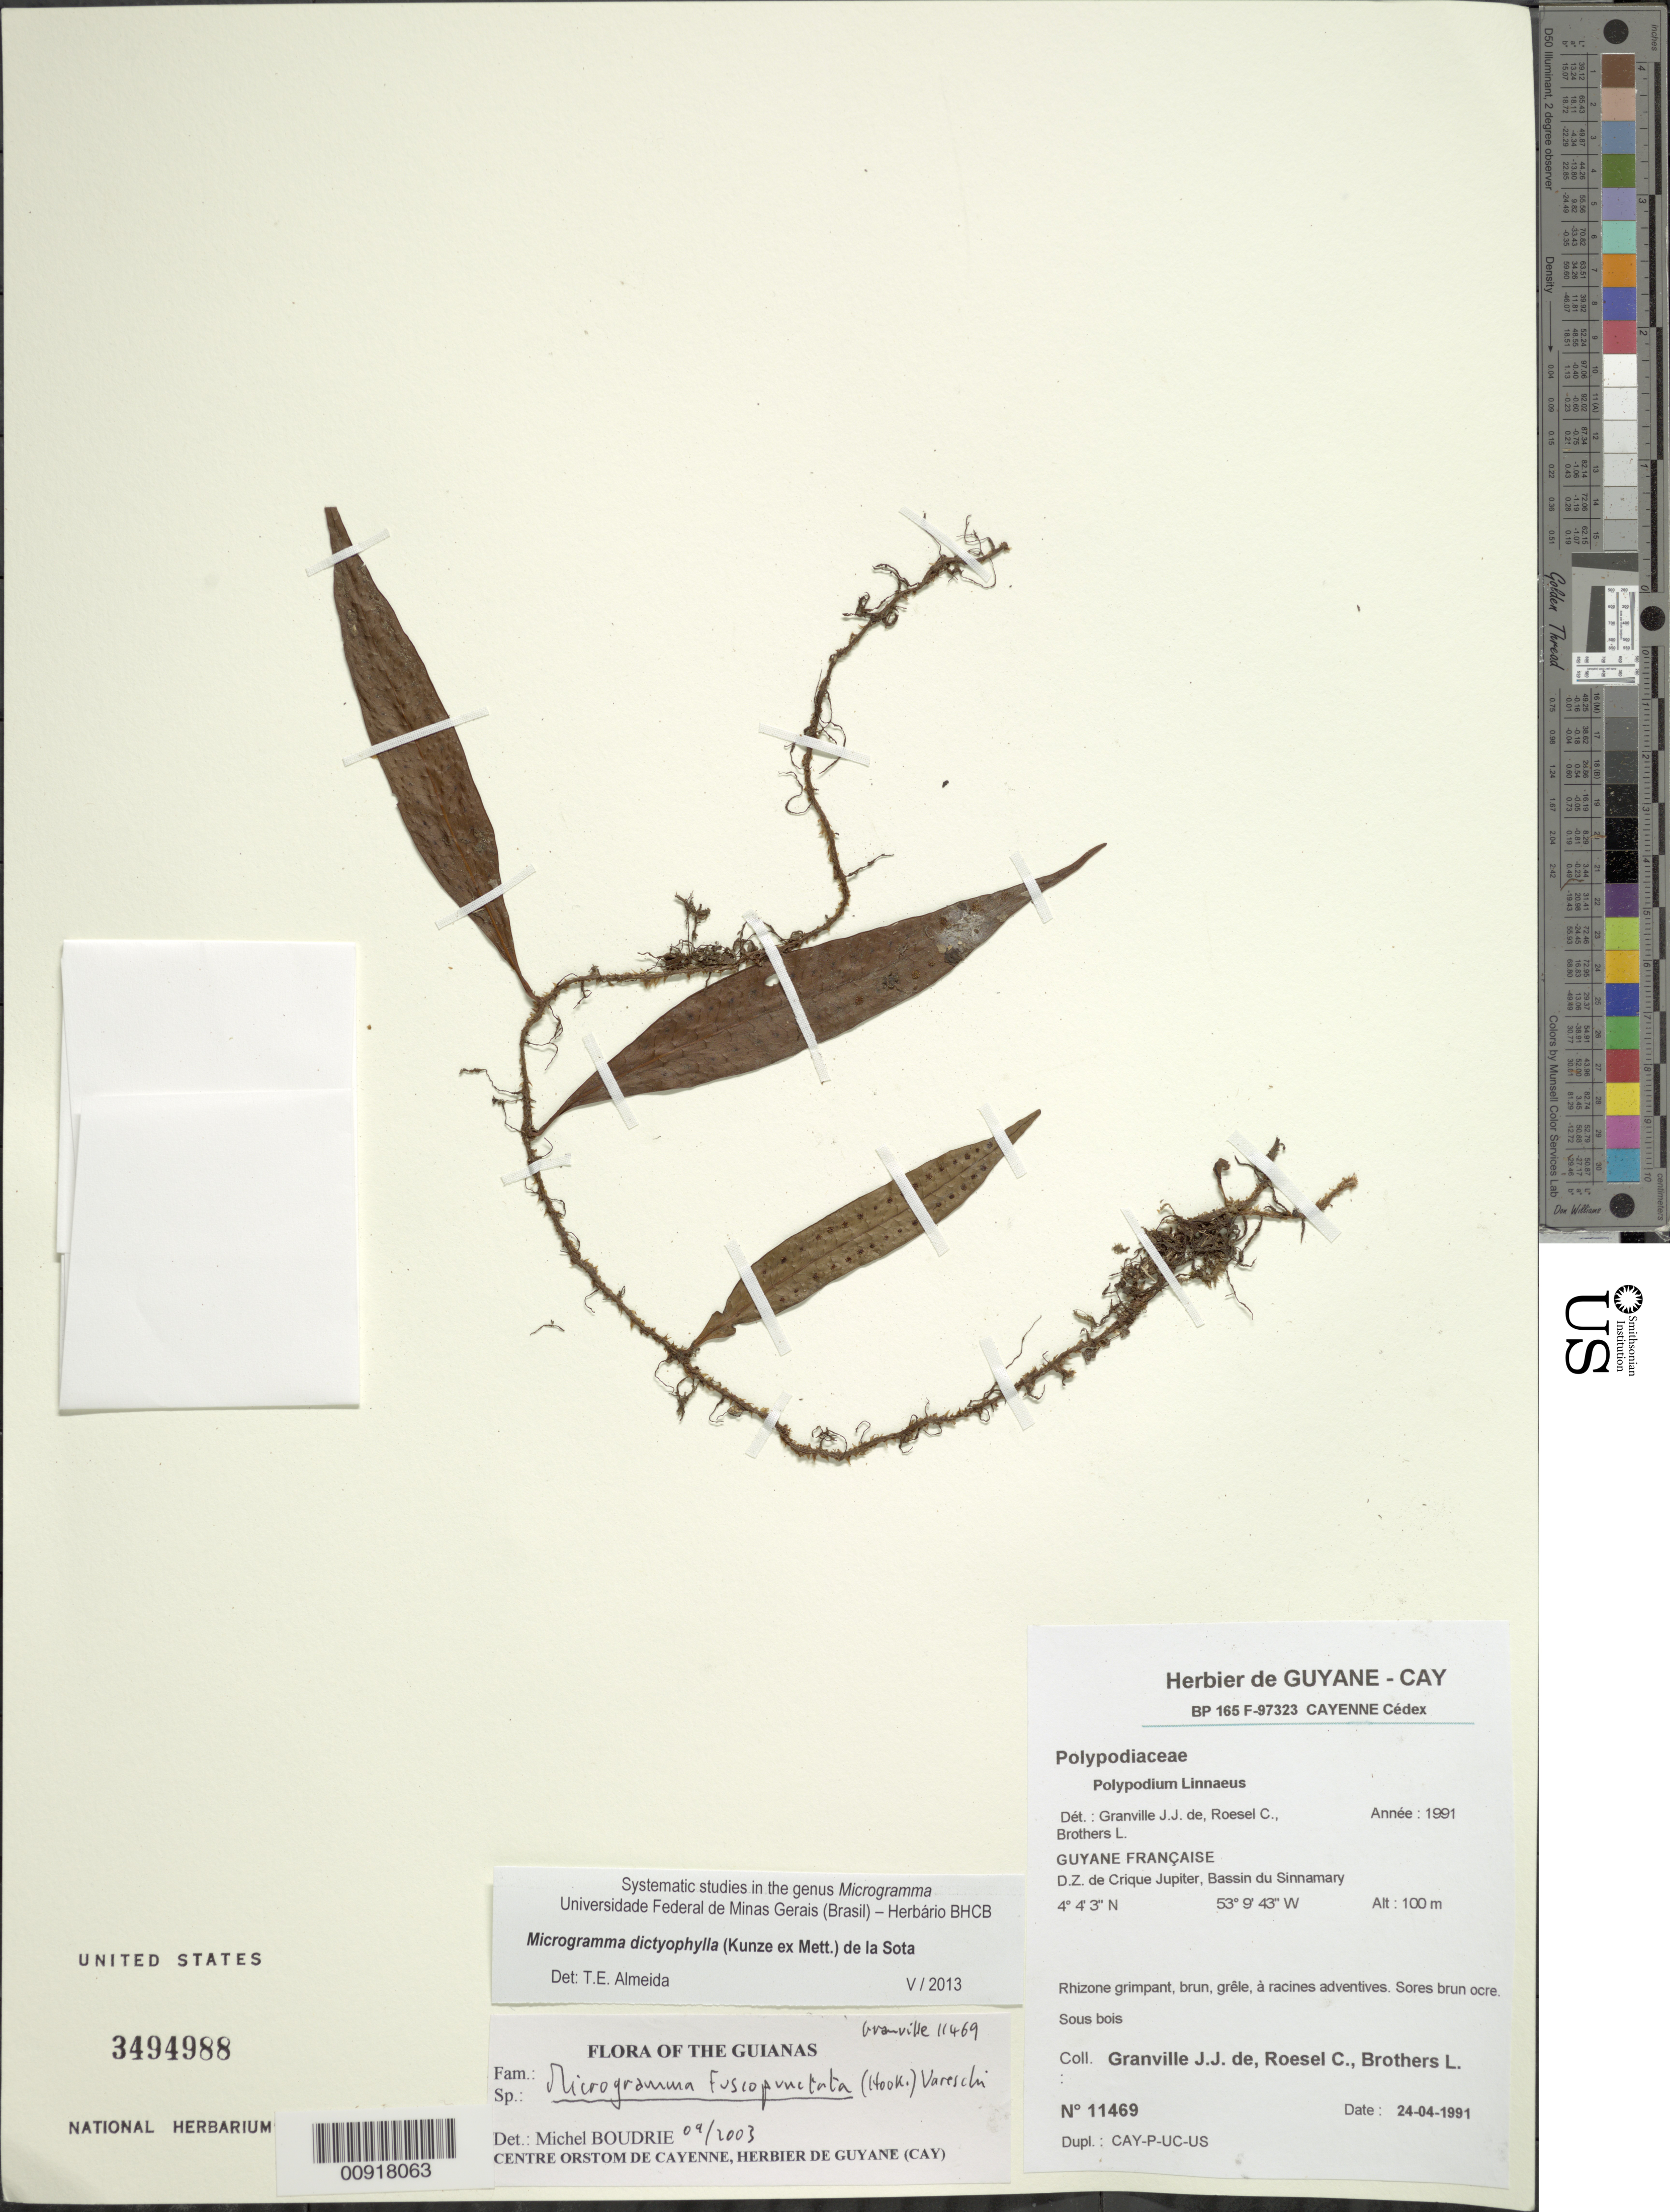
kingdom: Plantae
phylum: Tracheophyta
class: Polypodiopsida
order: Polypodiales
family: Polypodiaceae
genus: Microgramma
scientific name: Microgramma dictyophylla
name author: (Kunze ex Mett.) de la Sota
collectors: J.-J. de Granville, C. S. Roesel & L. Brothers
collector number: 11469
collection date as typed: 24-Apr-91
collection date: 1991-04-24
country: French Guiana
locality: D.Z. de Crique Jupiter, Bassin du Sinnamary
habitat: Sous bois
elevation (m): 100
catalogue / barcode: US 3494988